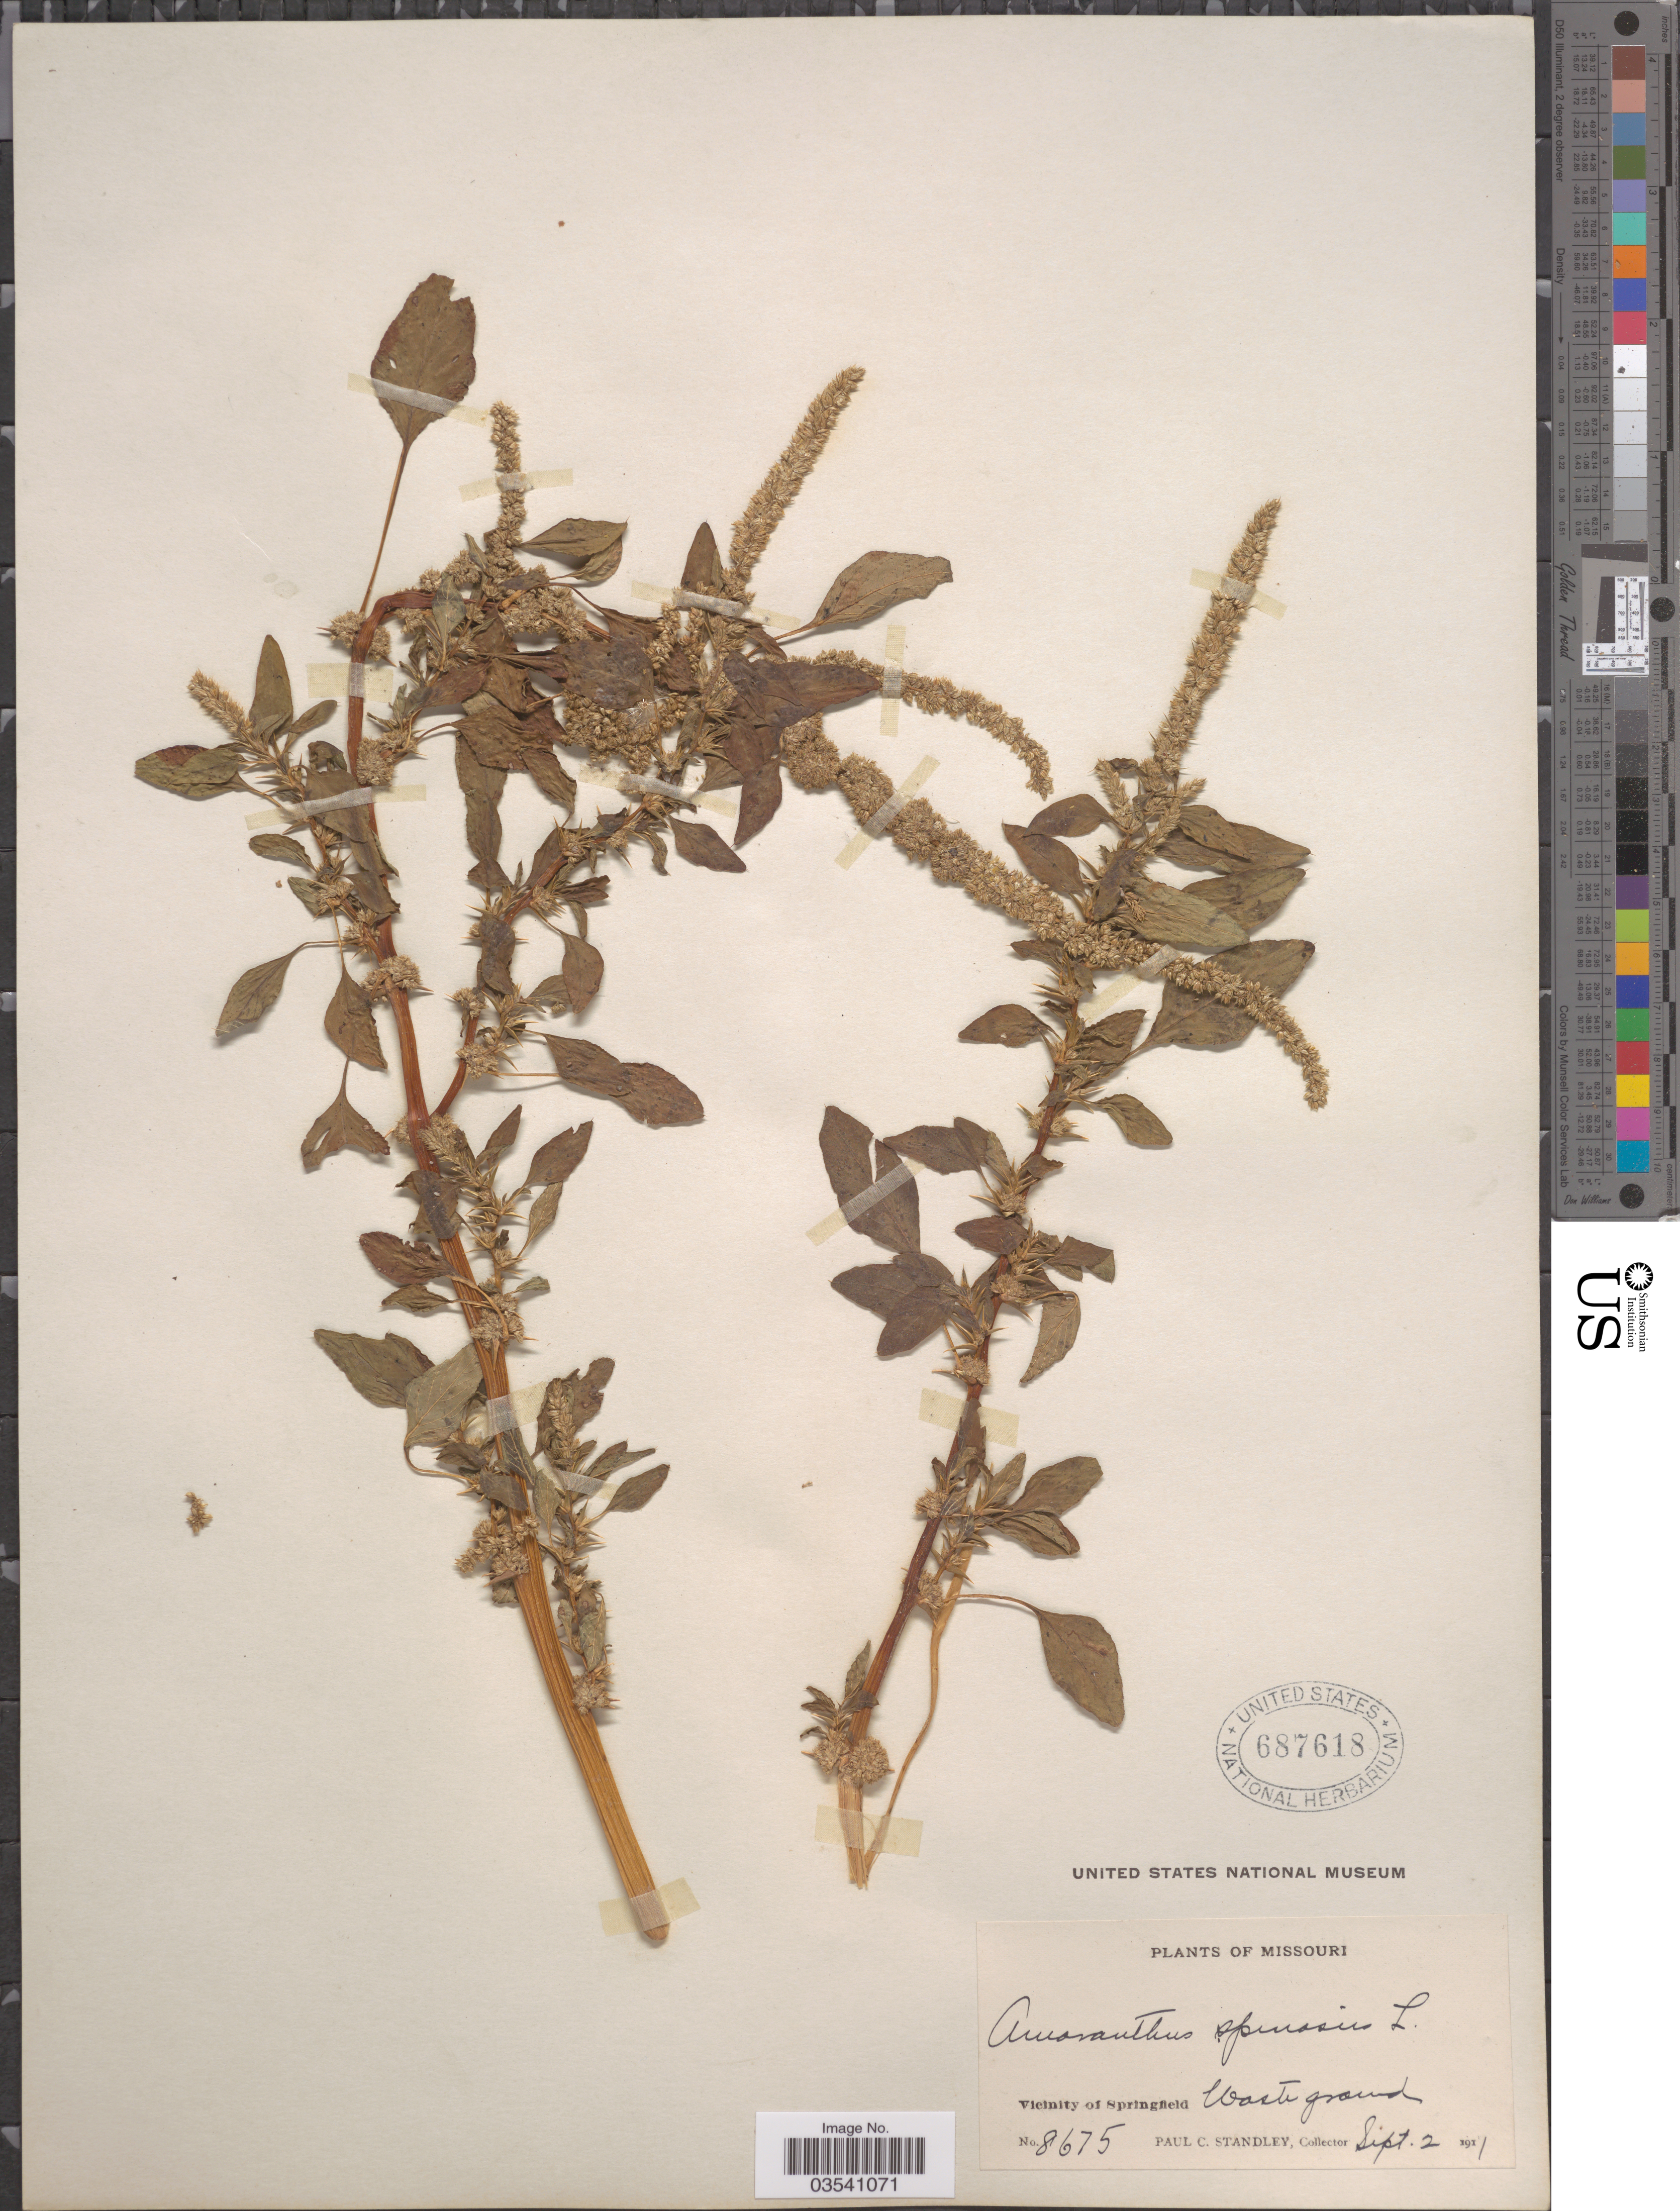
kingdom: Plantae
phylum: Tracheophyta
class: Magnoliopsida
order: Caryophyllales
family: Amaranthaceae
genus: Amaranthus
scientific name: Amaranthus spinosus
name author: L.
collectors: P. C. Standley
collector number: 8675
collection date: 1911-09-02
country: United States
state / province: Missouri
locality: Vicinity of Springfield. Waste ground.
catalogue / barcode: US 687618